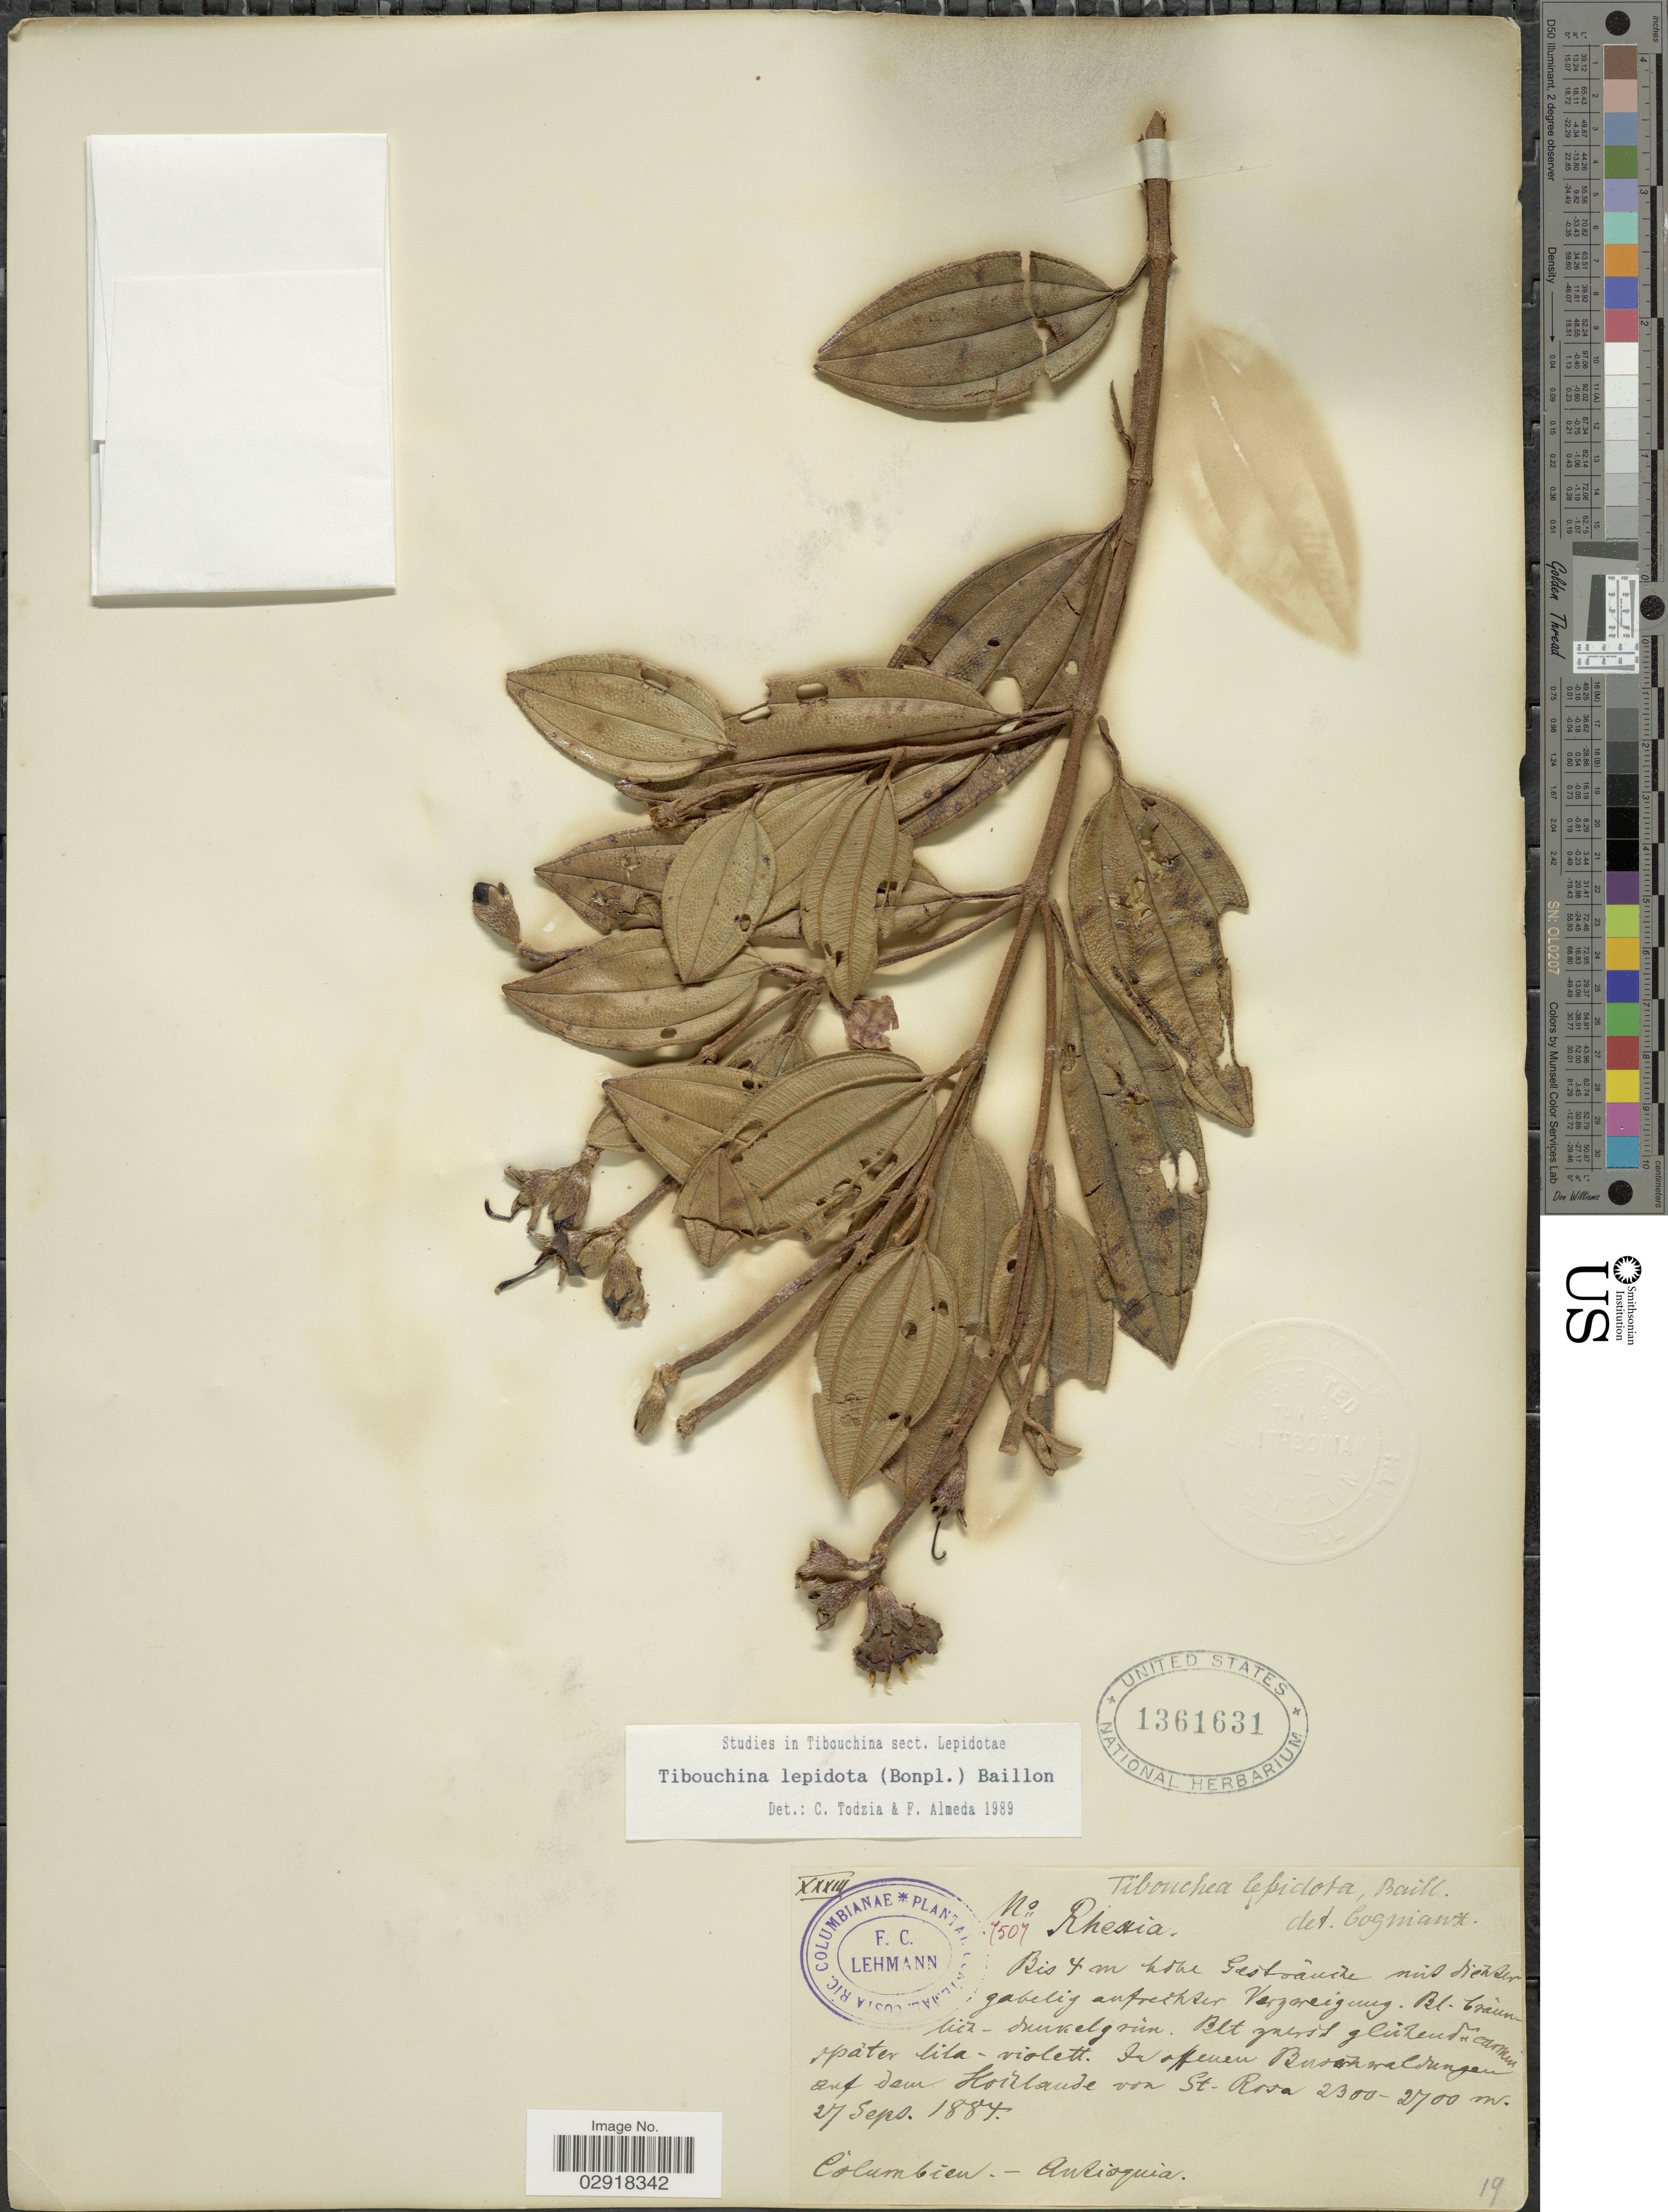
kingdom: Plantae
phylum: Tracheophyta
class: Magnoliopsida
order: Myrtales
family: Melastomataceae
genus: Andesanthus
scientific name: Andesanthus lepidotus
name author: (Humb. & Bonpl.) P.J.F. Guim. & Michelang.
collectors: F. C. Lehmann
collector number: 7507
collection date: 1884-09-27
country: Colombia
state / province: Antioquia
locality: In alpenen Buschwaldringen [interpreted] auf dem Hortaude [interpreted] von St-Rosa.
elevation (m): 2300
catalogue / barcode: US 1361631